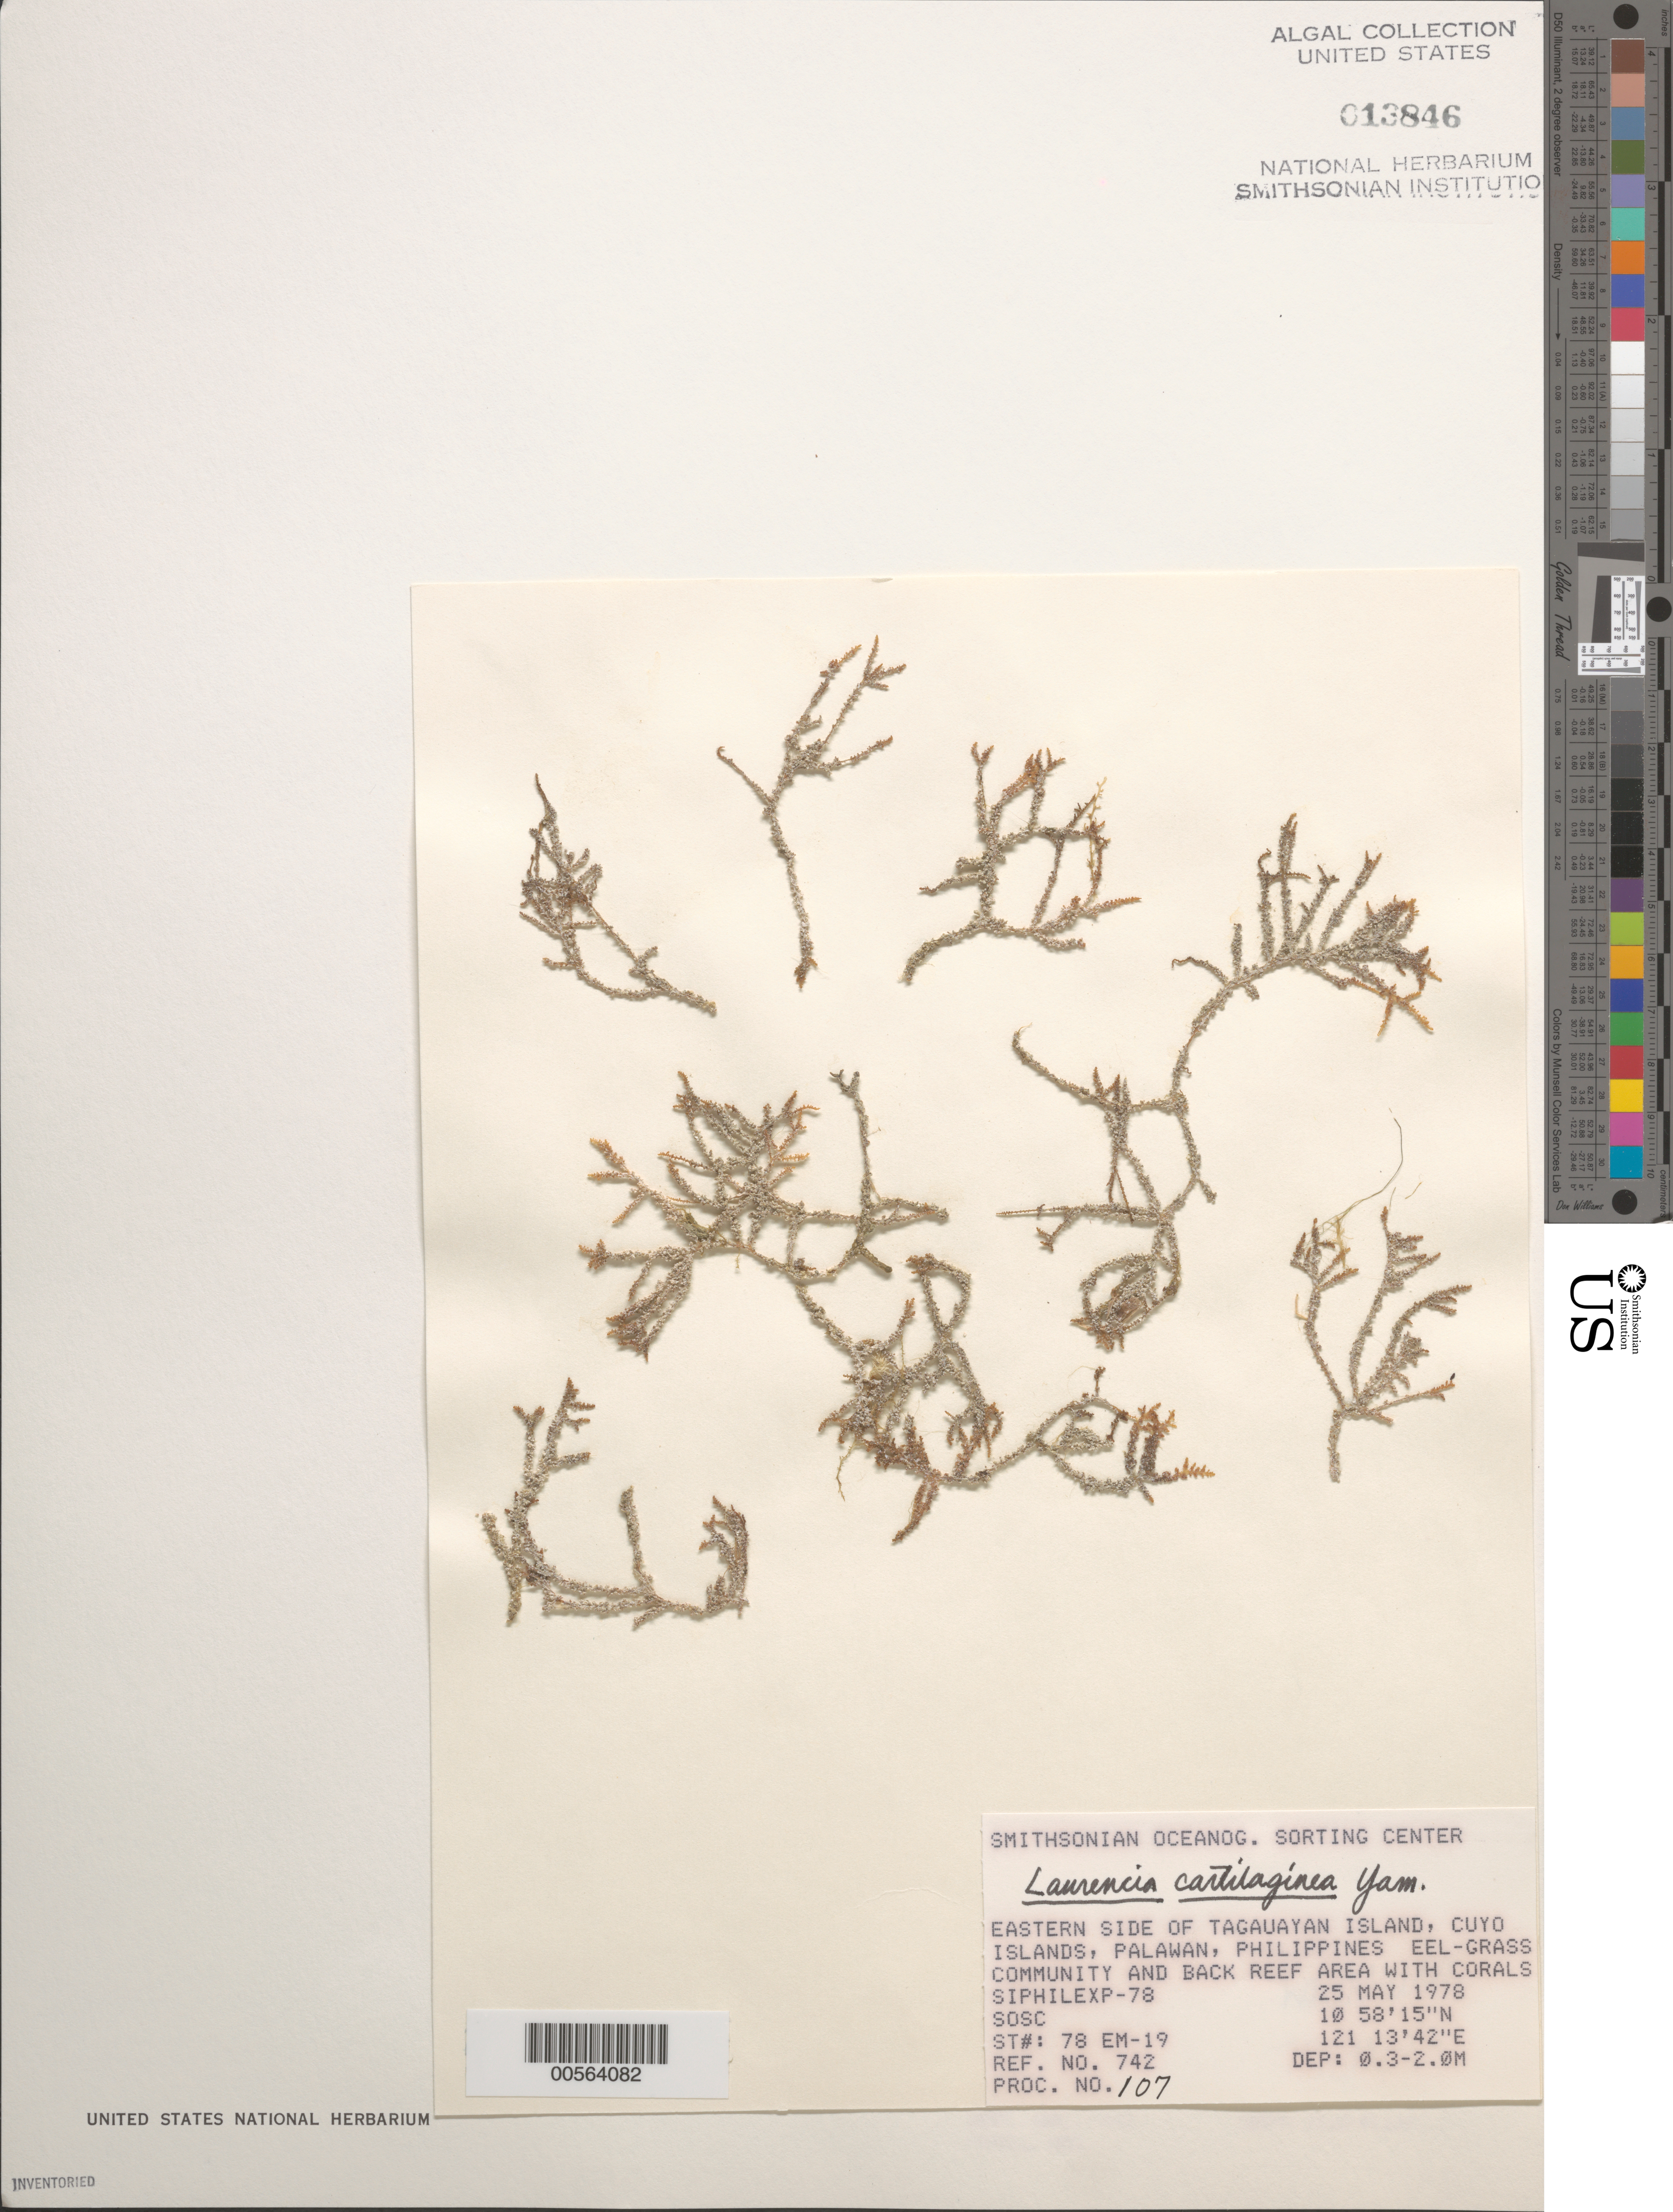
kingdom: Plantae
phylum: Rhodophyta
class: Florideophyceae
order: Ceramiales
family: Rhodomelaceae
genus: Chondrophycus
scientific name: Chondrophycus cartilaginea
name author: (C. Agardh) Garbary & J.T. Harper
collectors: SOSC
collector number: Station 78 Em-19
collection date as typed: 25 May 1978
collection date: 1978-05-25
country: Philippines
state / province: Mimaropa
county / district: Palawan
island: Tagauayan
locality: Eastern side of island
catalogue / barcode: US 13846